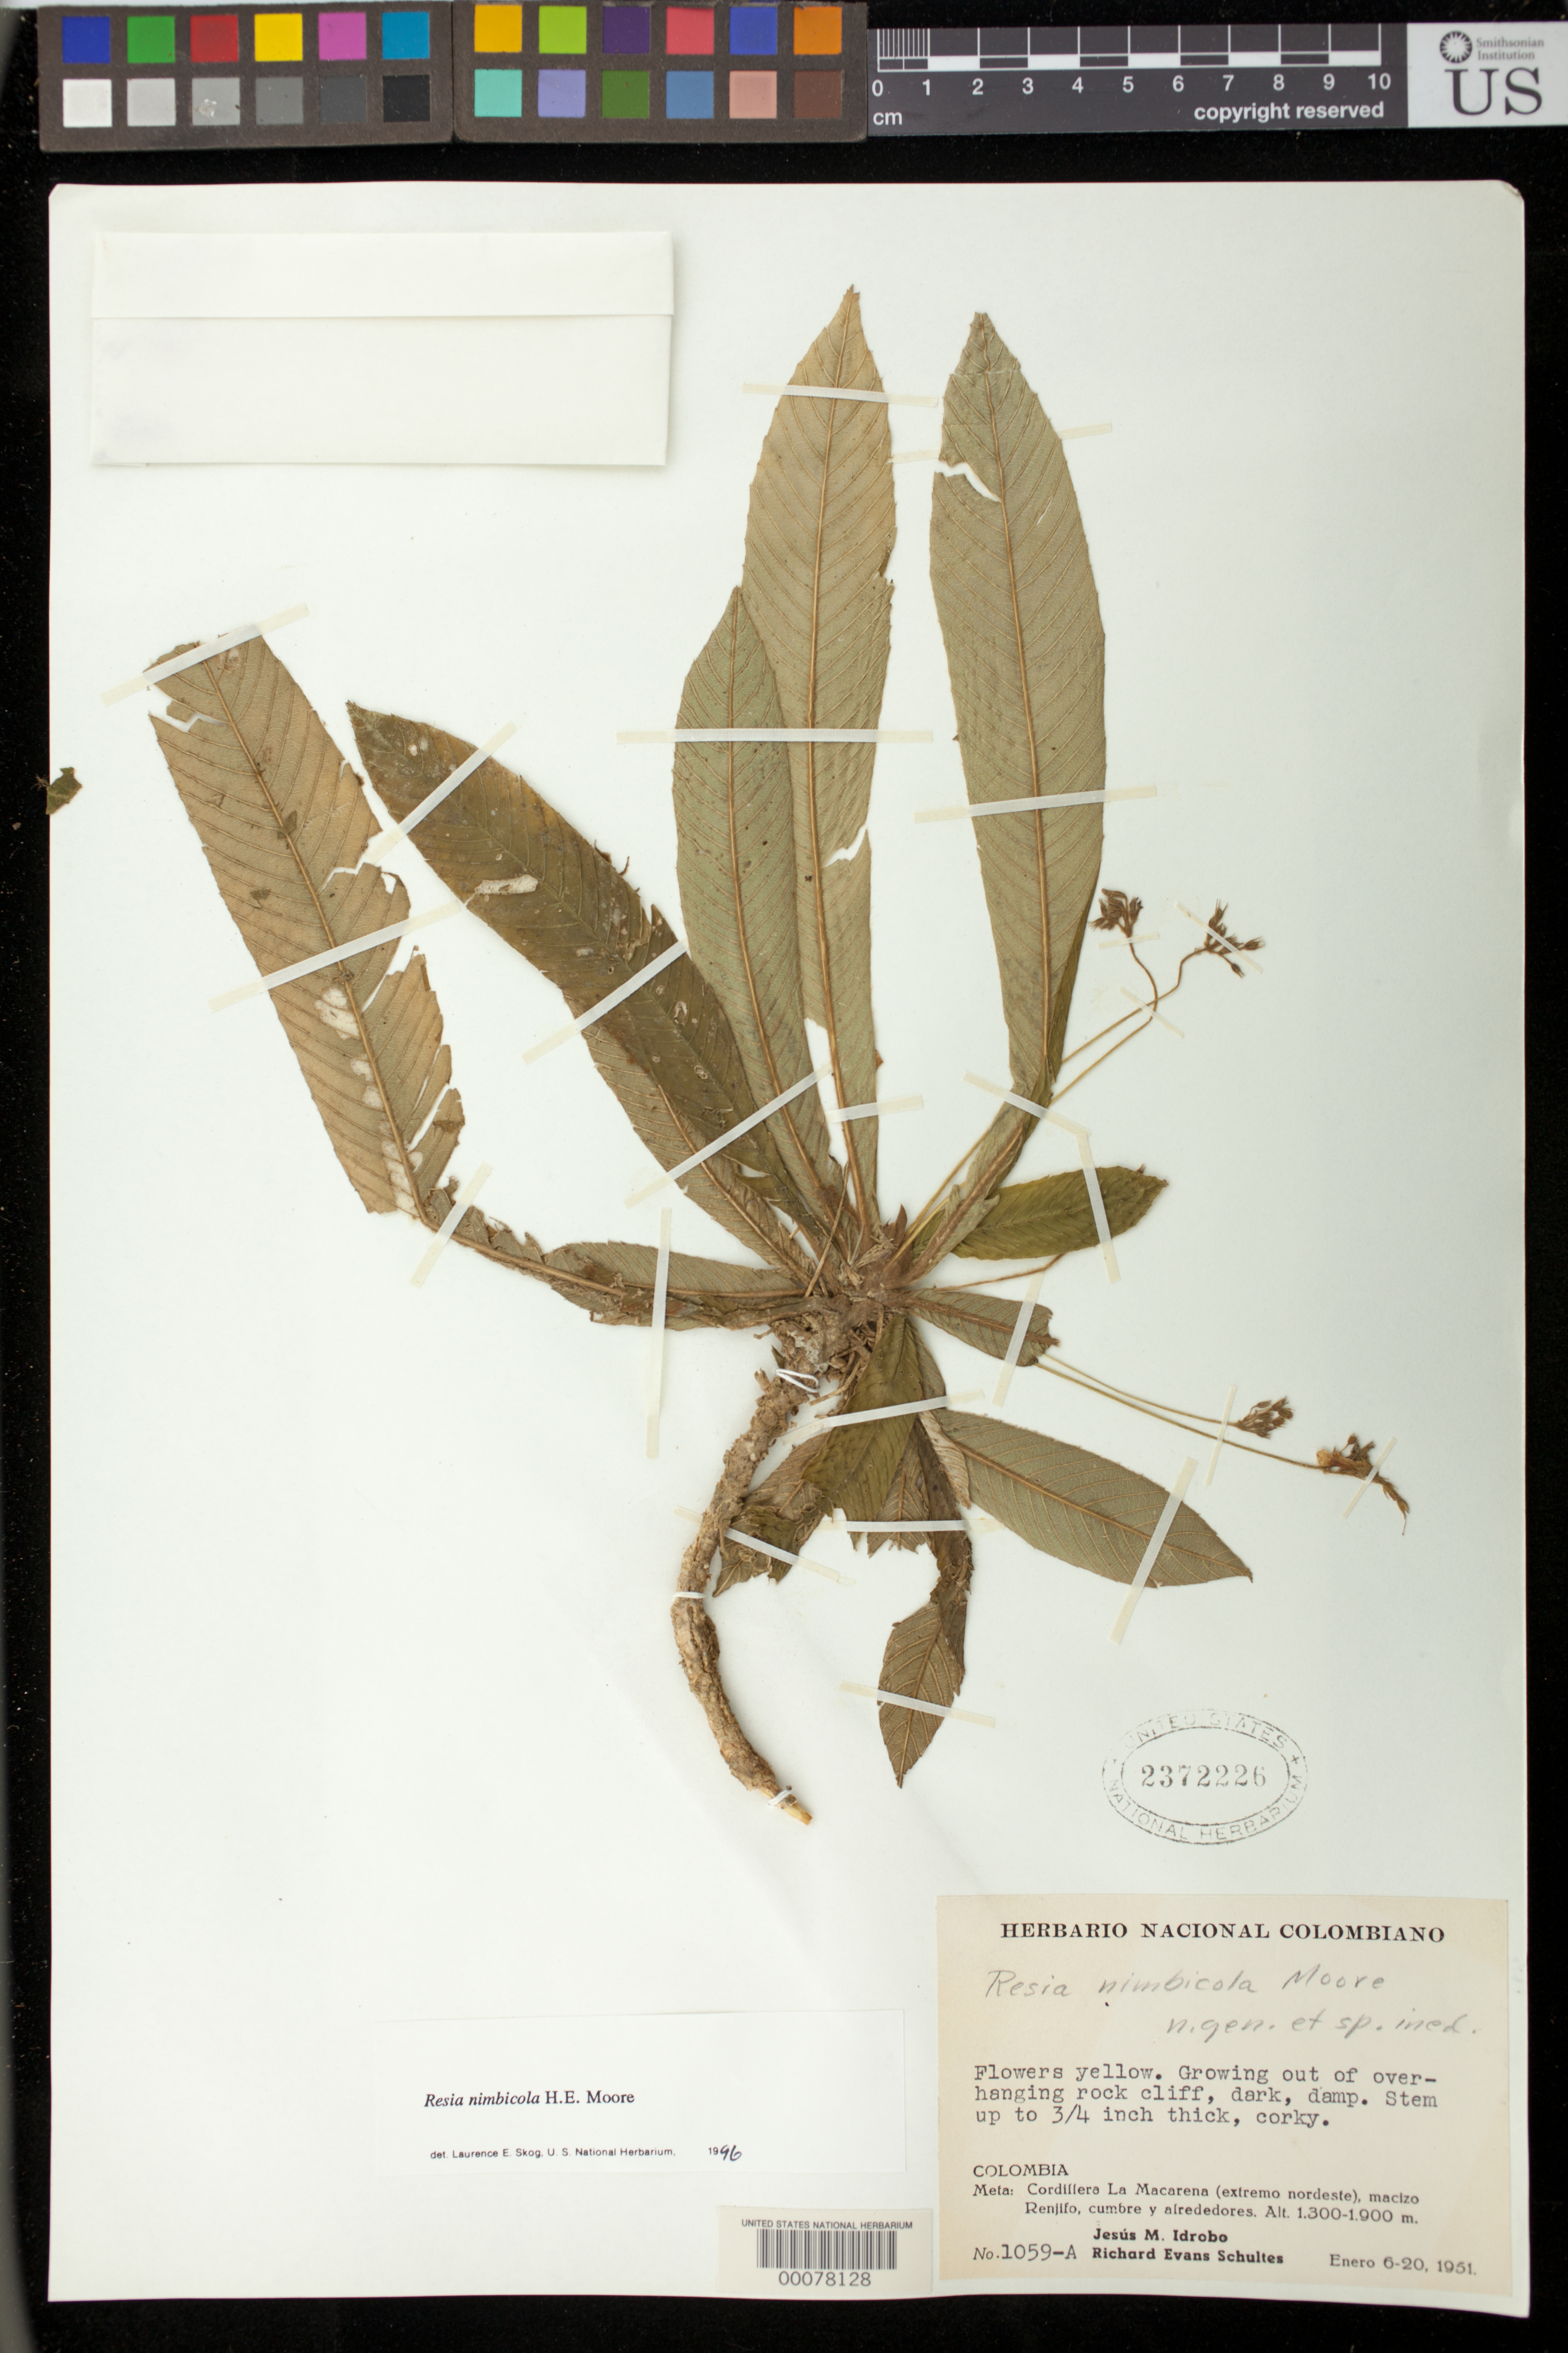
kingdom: Plantae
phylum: Tracheophyta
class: Magnoliopsida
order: Lamiales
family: Gesneriaceae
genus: Resia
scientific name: Resia nimbicola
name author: H.E. Moore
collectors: J. M. Idrobo & R. E. Schultes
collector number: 1059 A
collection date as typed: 6-20 Jan 1951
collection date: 1951-01-06/1951-01-20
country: Colombia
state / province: Meta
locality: Cordillera La Macarena (extremo nordeste), macizo Renijifo, cumbre y alrededores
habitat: Growing out of overhanging rock cliff, dark, damp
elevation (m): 1300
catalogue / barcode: US 2372226